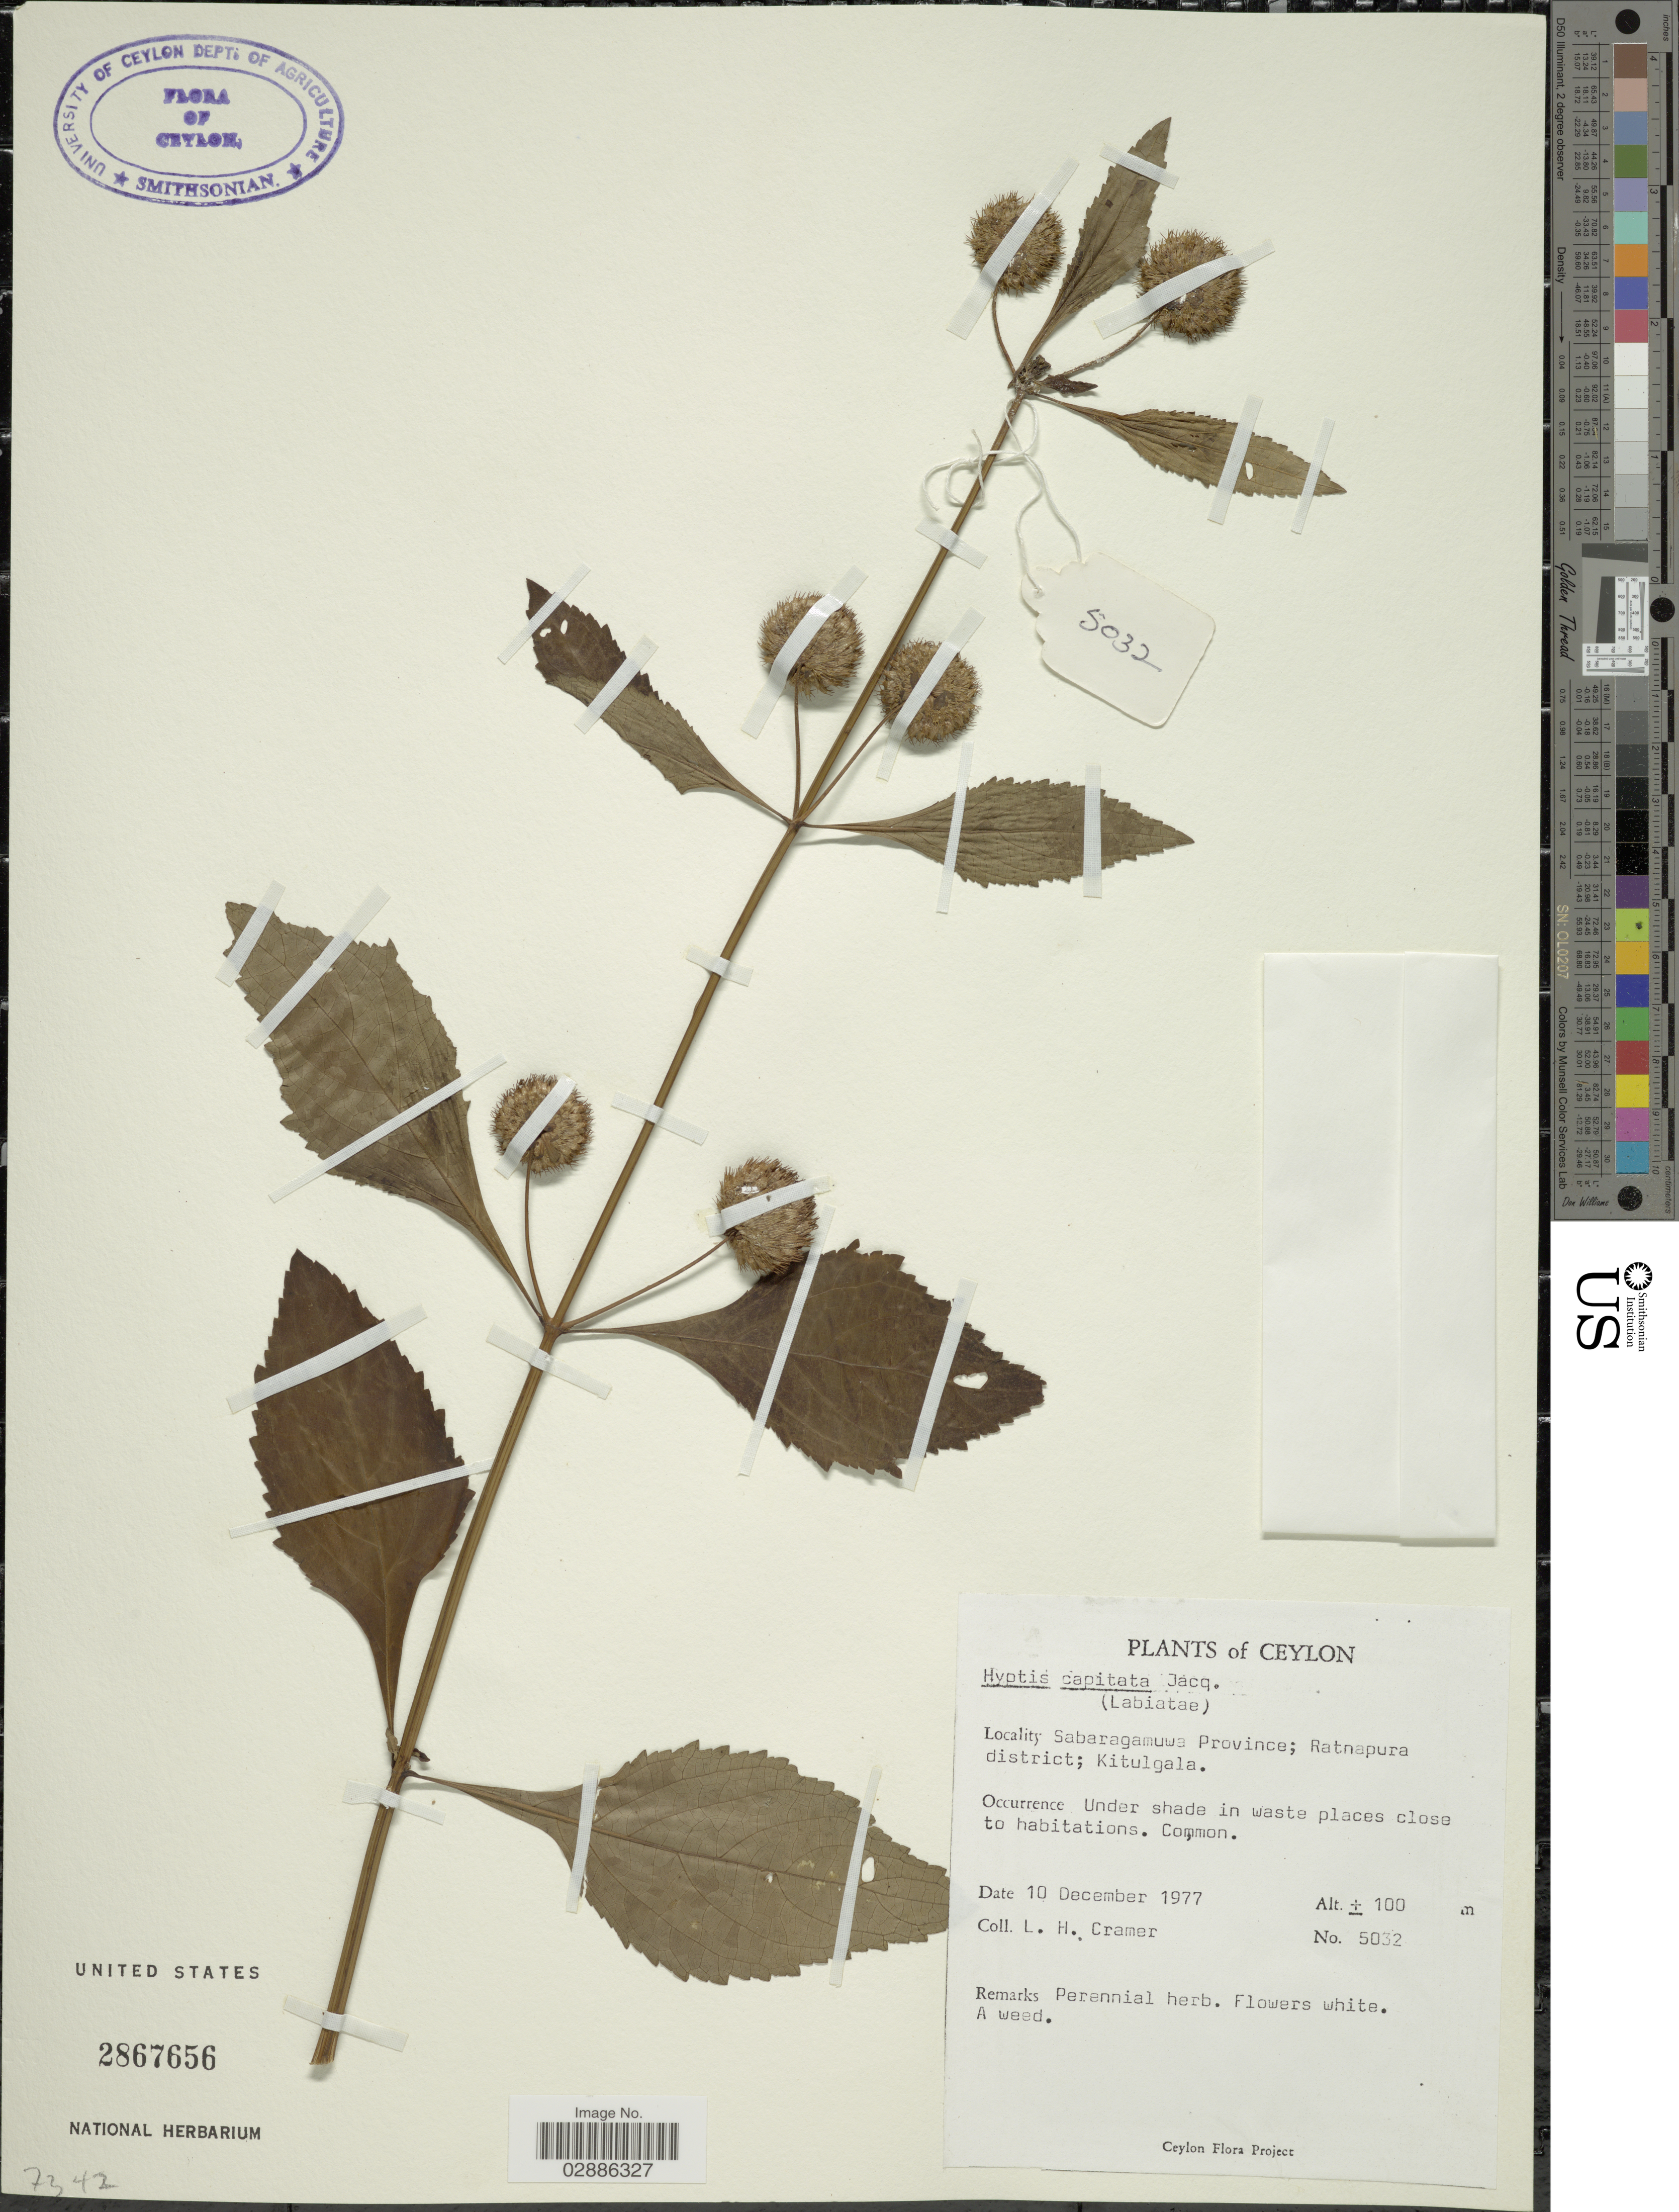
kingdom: Plantae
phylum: Tracheophyta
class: Magnoliopsida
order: Lamiales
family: Lamiaceae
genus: Hyptis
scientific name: Hyptis rhomboidea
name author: M. Martens & Galeotti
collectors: L. H. Cramer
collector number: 5032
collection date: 1977-12-10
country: Sri Lanka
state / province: Sabaragamuwa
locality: Ceylon, Ratnapura district; Kitulgala.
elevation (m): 100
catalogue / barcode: US 2867656